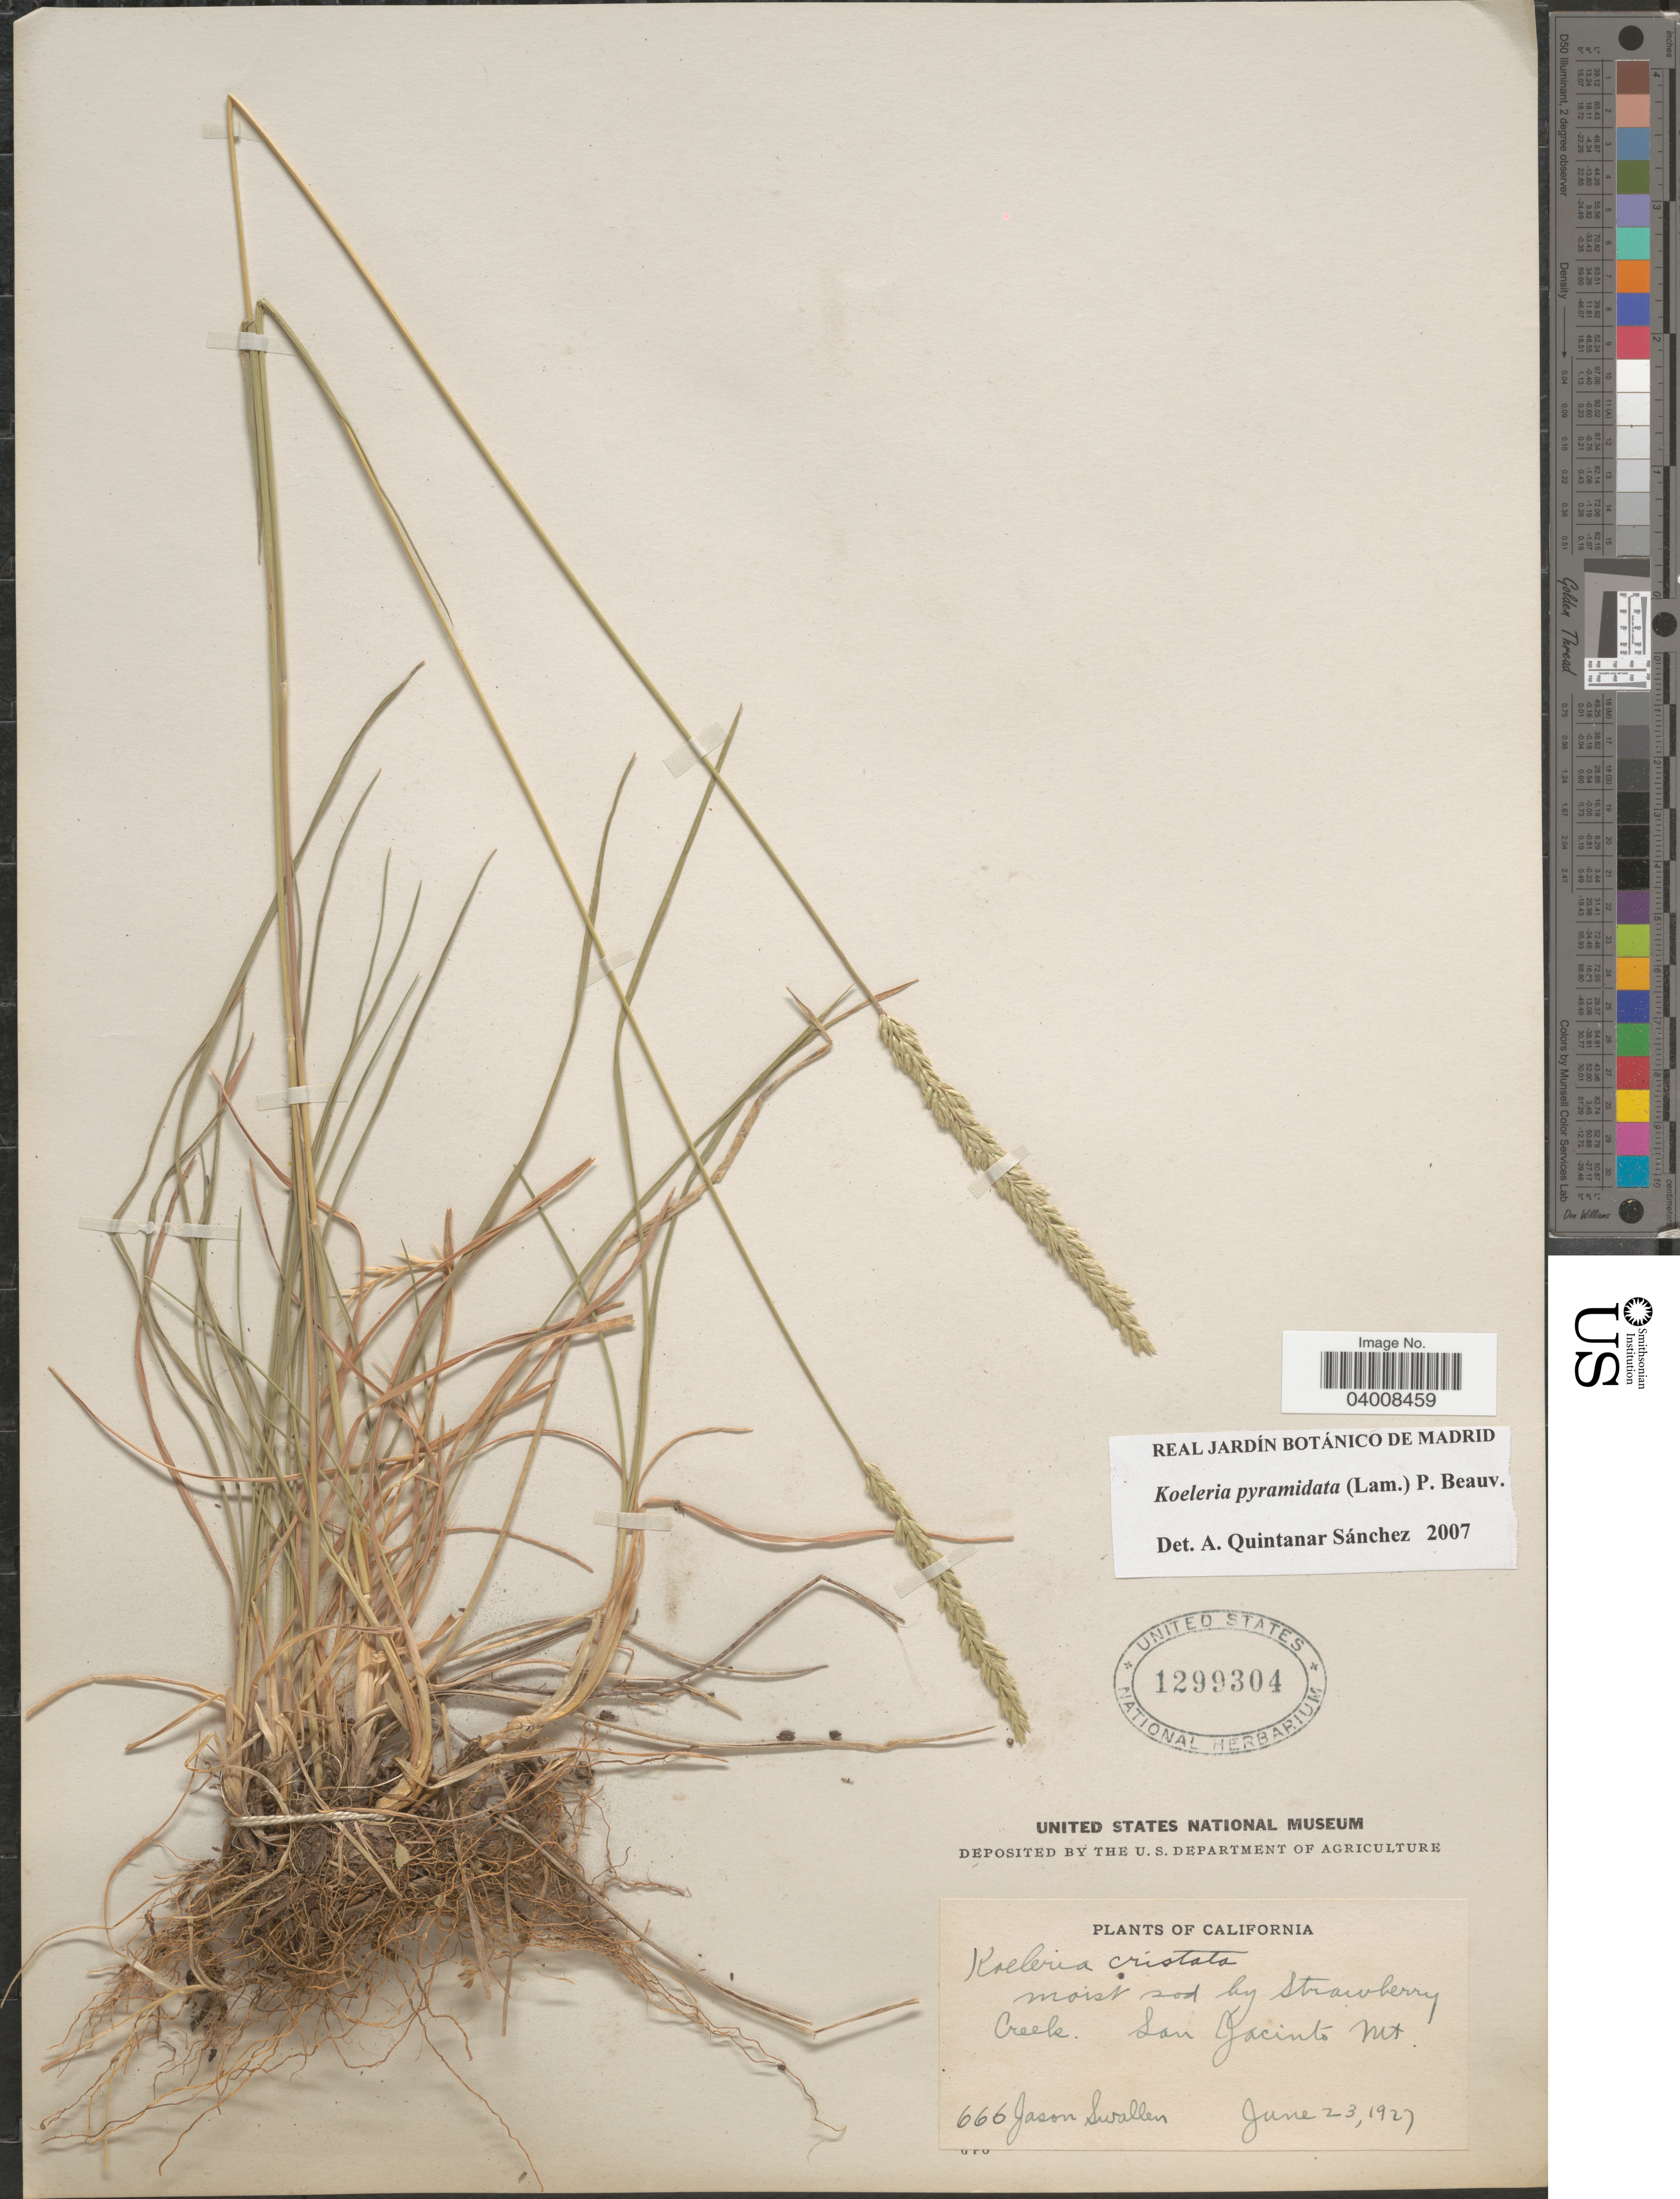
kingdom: Plantae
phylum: Tracheophyta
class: Liliopsida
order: Poales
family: Poaceae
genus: Koeleria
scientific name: Koeleria pyramidata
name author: (Lam.) P. Beauv.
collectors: J. R. Swallen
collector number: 666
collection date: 1927-06-23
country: United States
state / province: California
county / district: Riverside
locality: Moist sod by Strawberry Creek. San Jacinto Mt.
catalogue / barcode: US 1299304